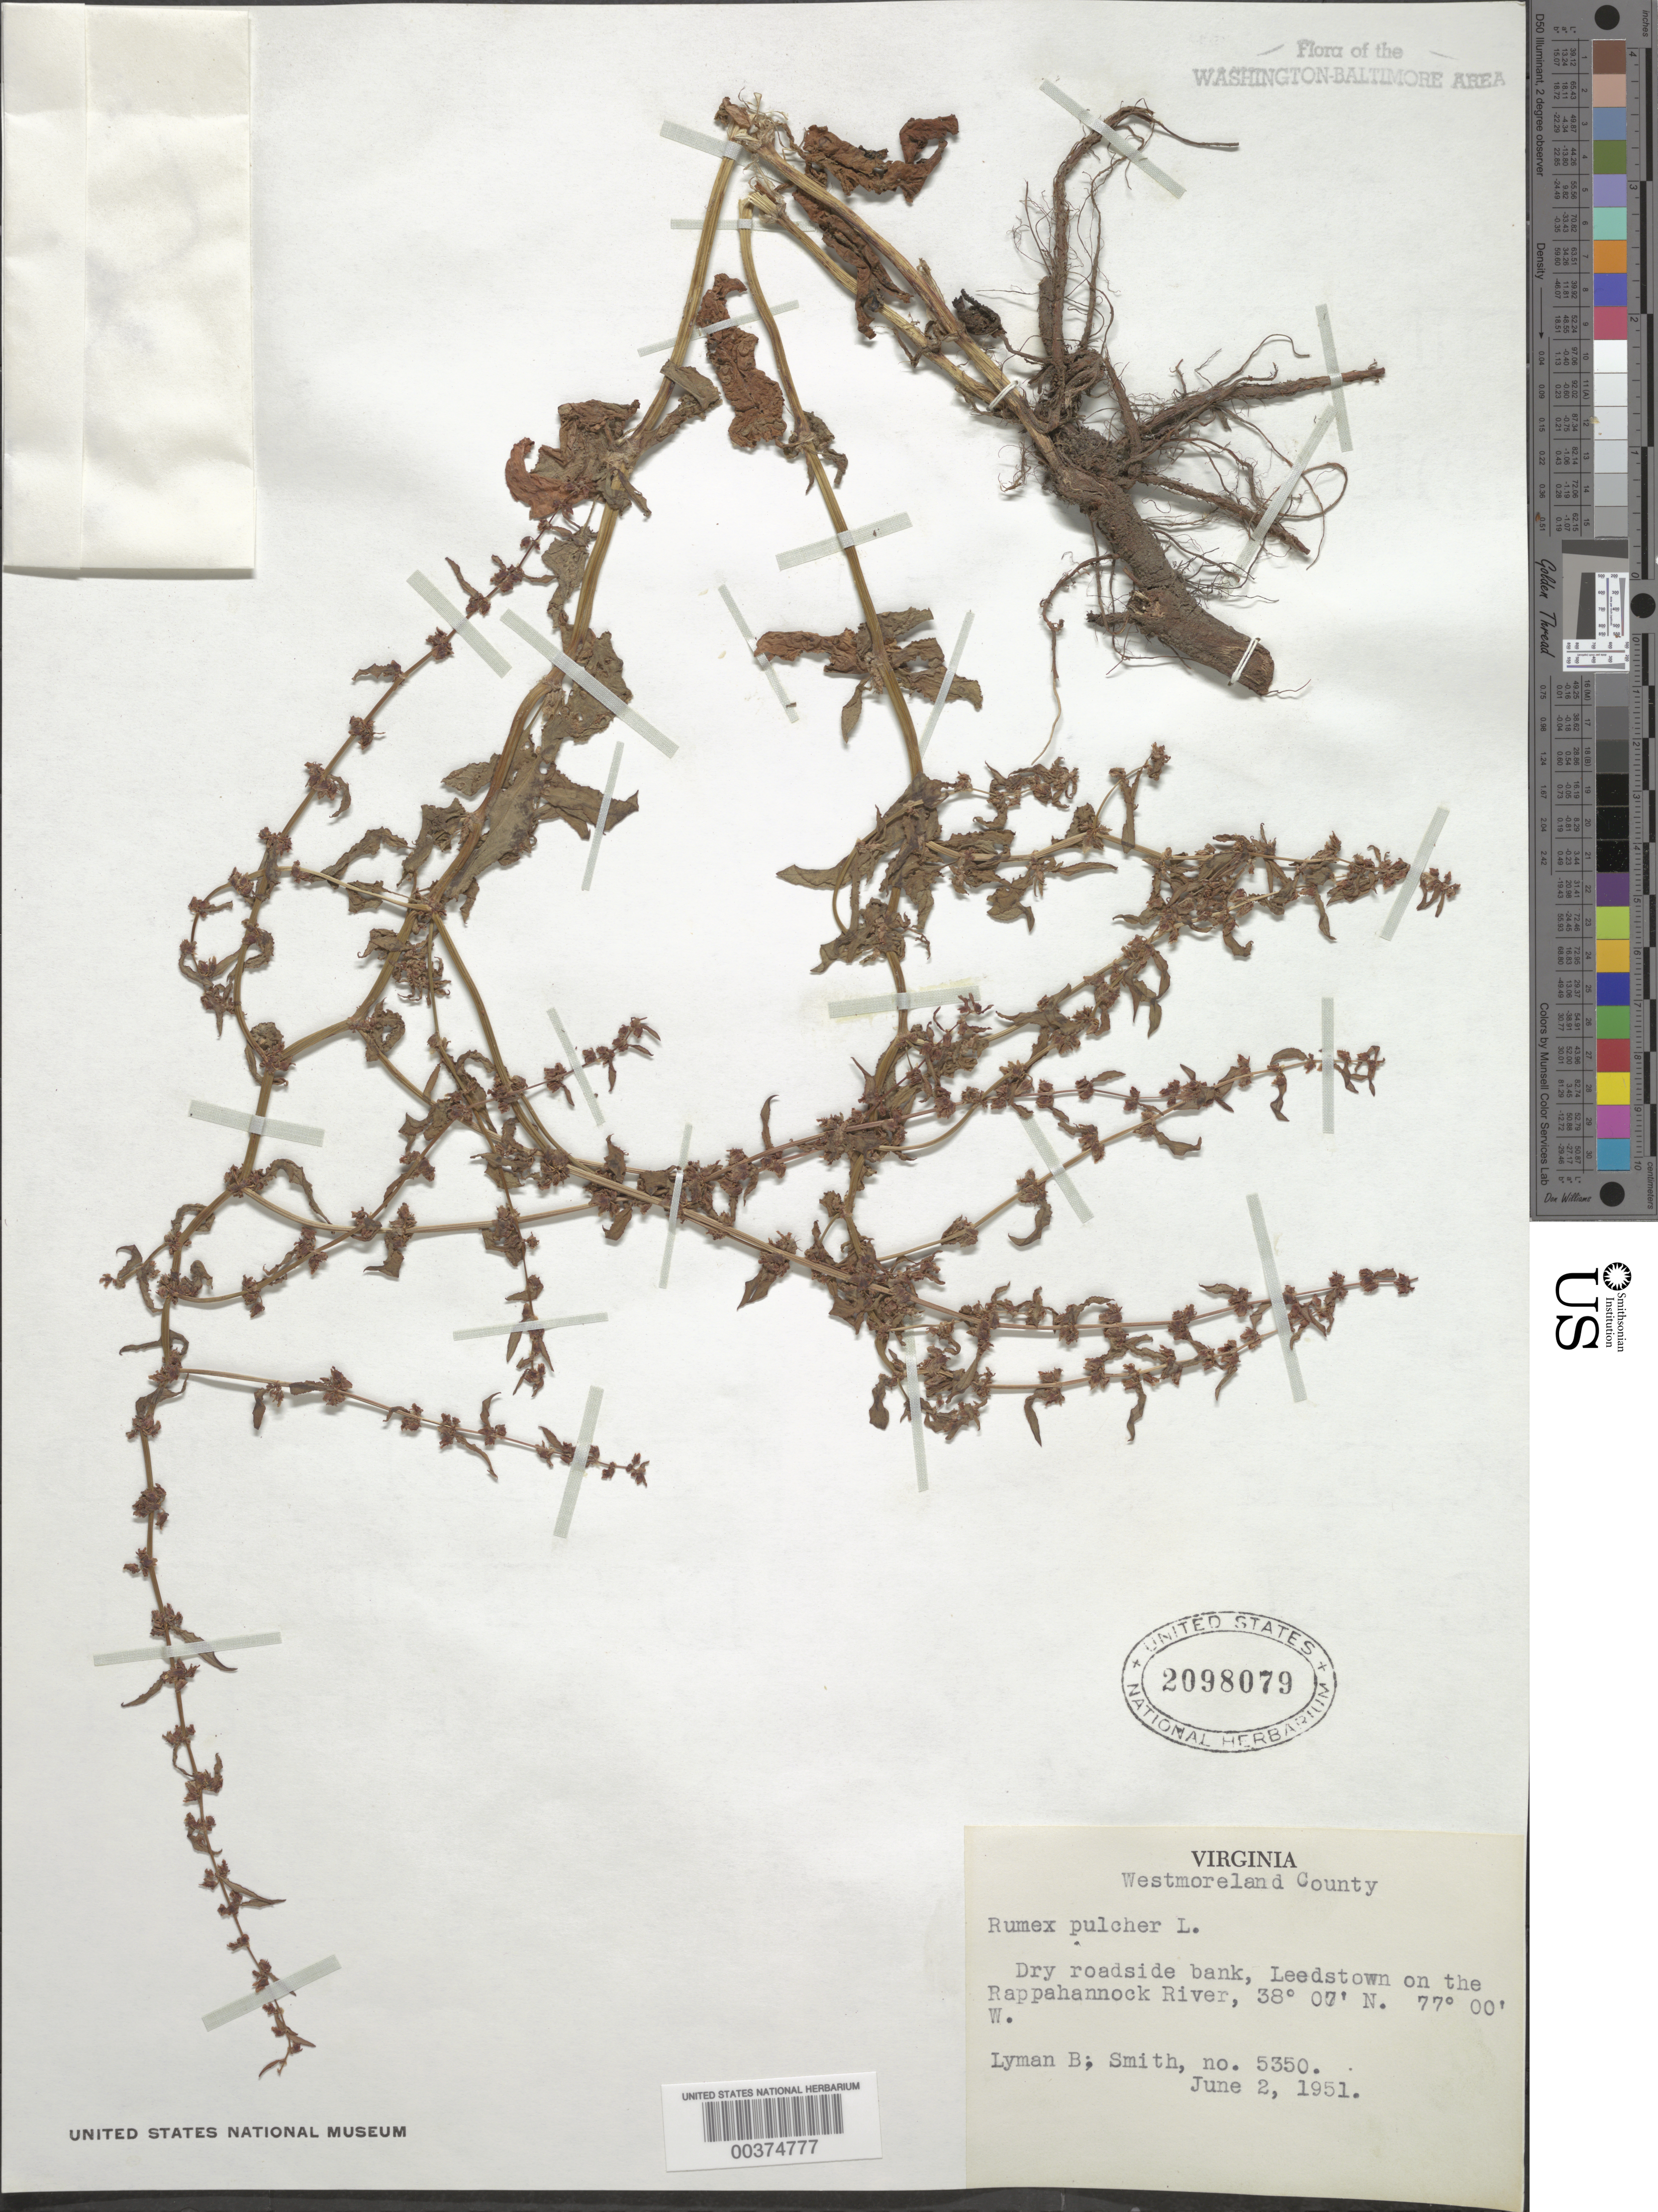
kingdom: Plantae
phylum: Tracheophyta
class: Magnoliopsida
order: Caryophyllales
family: Polygonaceae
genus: Rumex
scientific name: Rumex pulcher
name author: L.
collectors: L. Smith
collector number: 5350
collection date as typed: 02 Jun 1951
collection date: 1951-06-02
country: United States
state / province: Virginia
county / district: Westmoreland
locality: Leedstown, Rappahannock River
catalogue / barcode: US 2098079